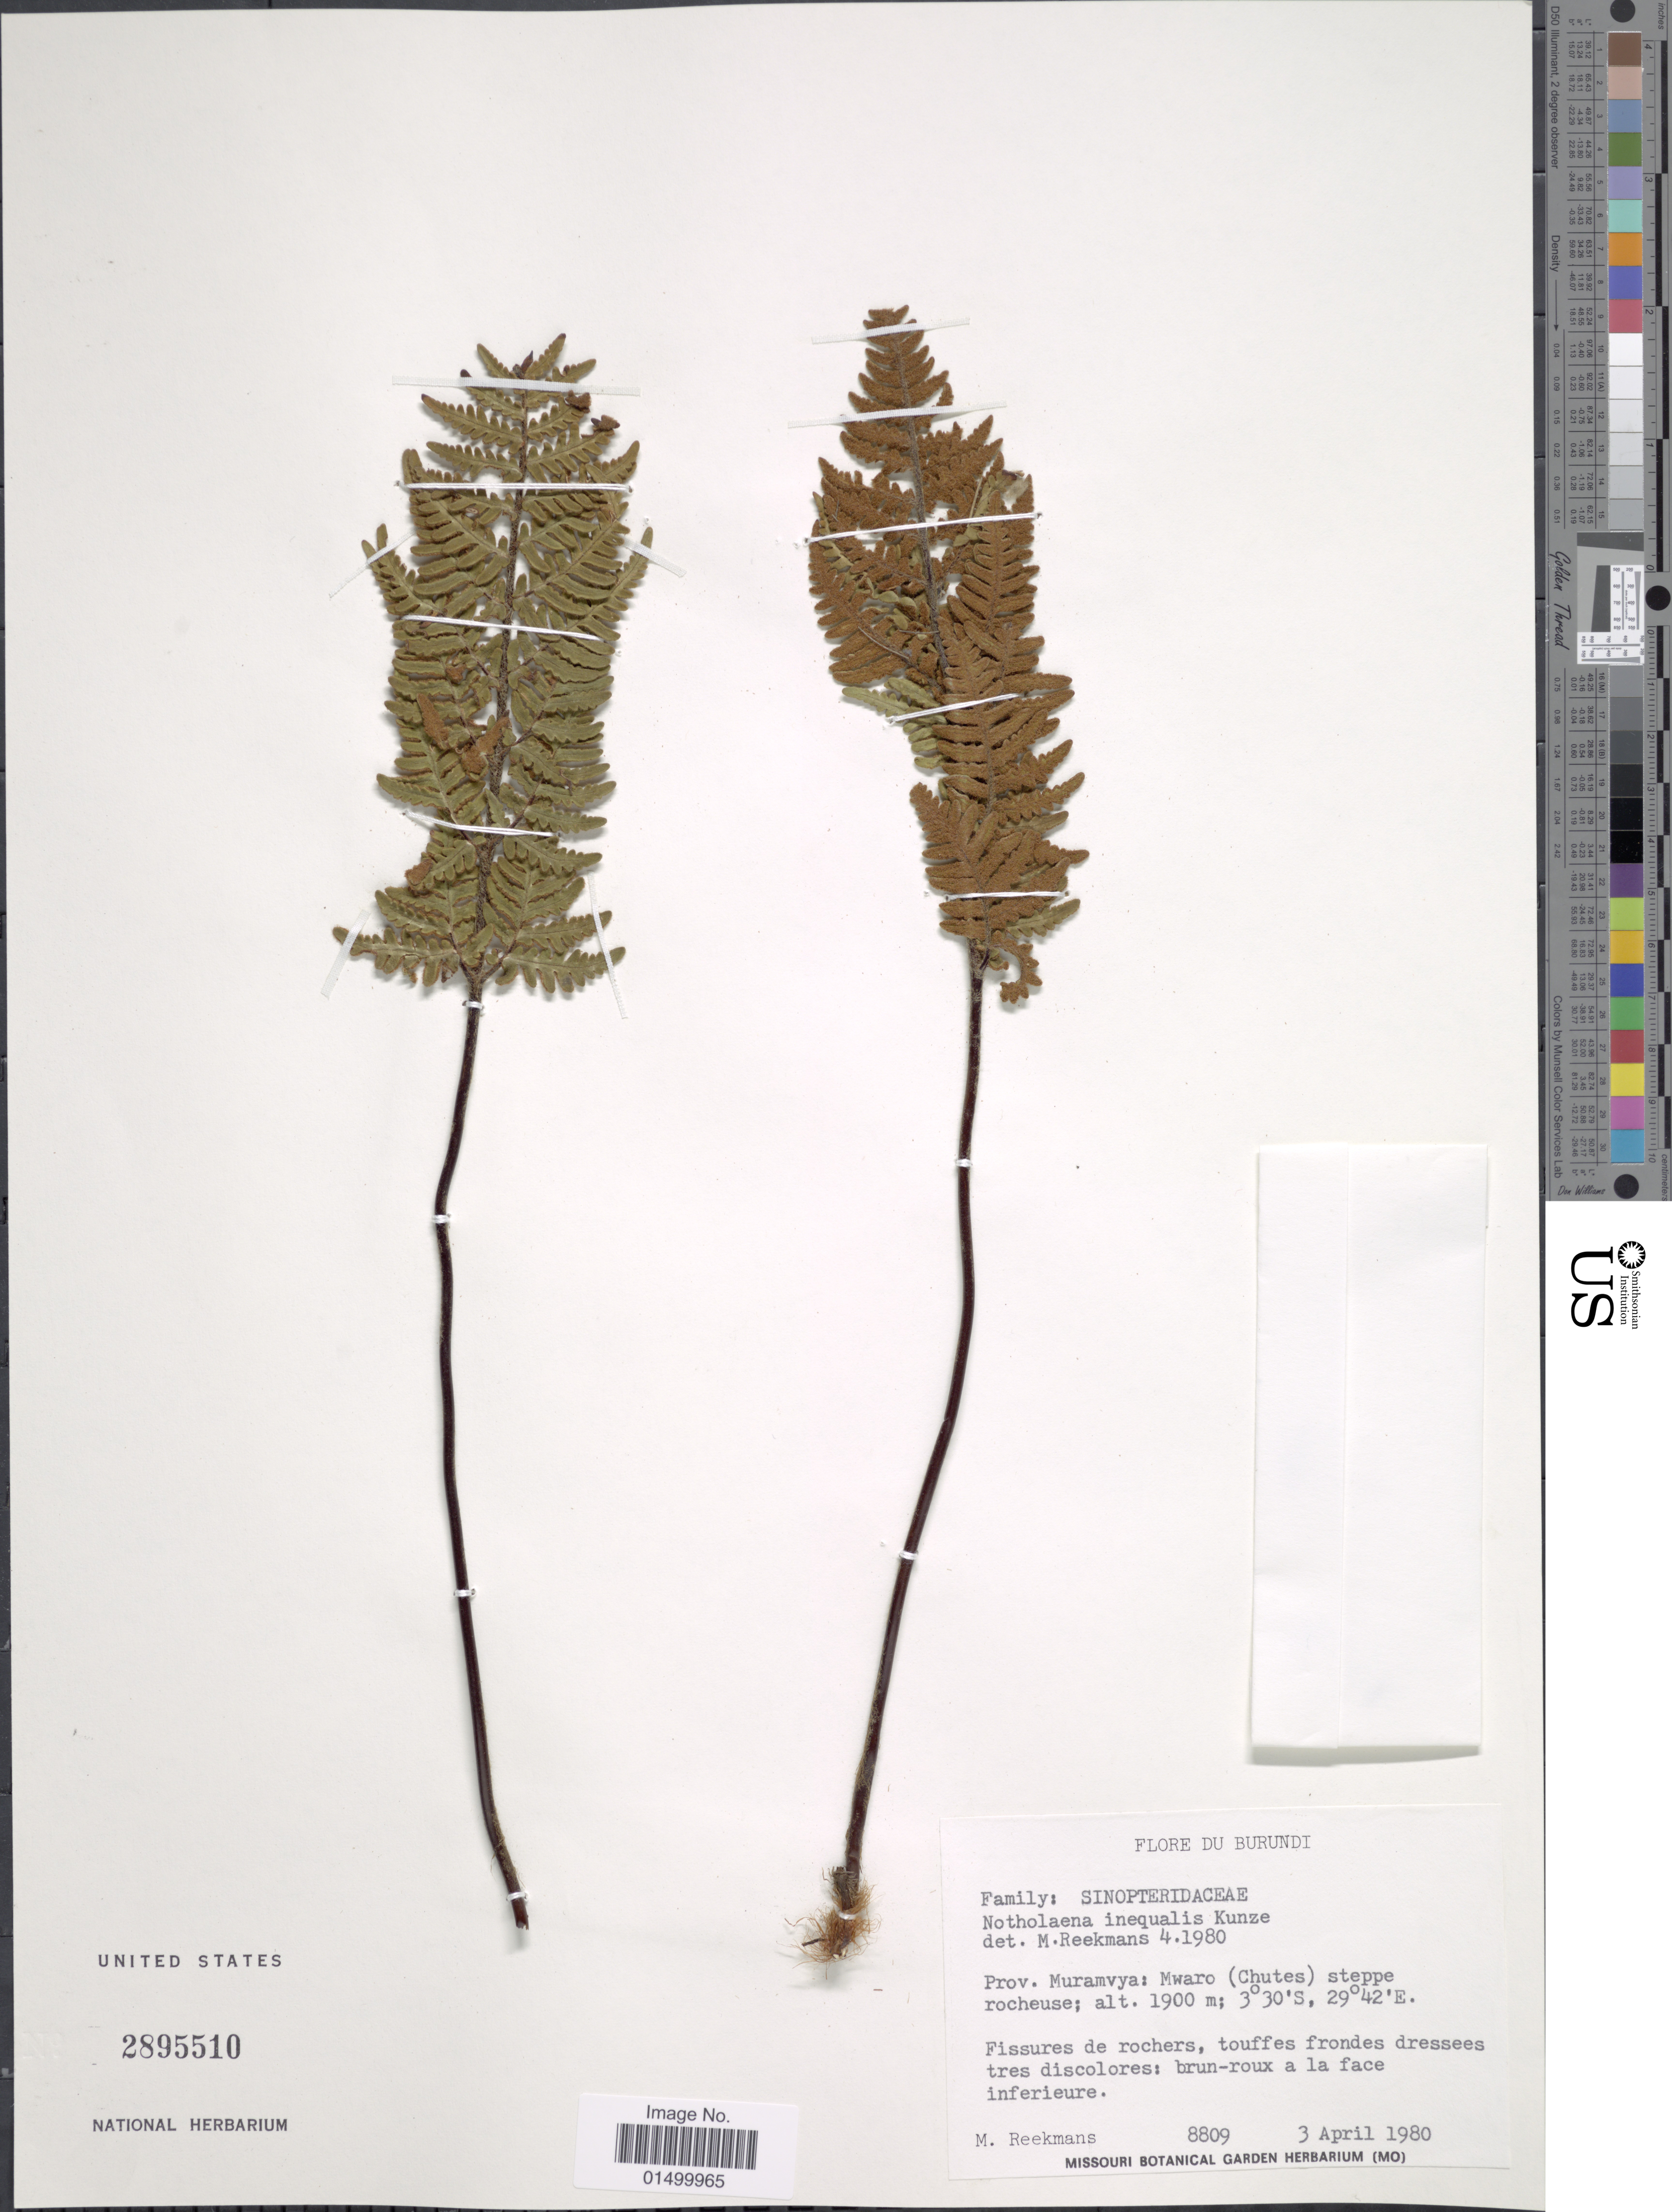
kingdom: Plantae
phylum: Tracheophyta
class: Polypodiopsida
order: Polypodiales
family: Pteridaceae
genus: Cheilanthes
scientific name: Cheilanthes inaequalis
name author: (Kunze) Mett.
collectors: M. Reekmans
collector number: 8809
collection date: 1980-04-03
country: Burundi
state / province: Muramvya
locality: Mwao (Chutes) steppe rocheuse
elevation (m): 1900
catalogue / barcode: US 2895510